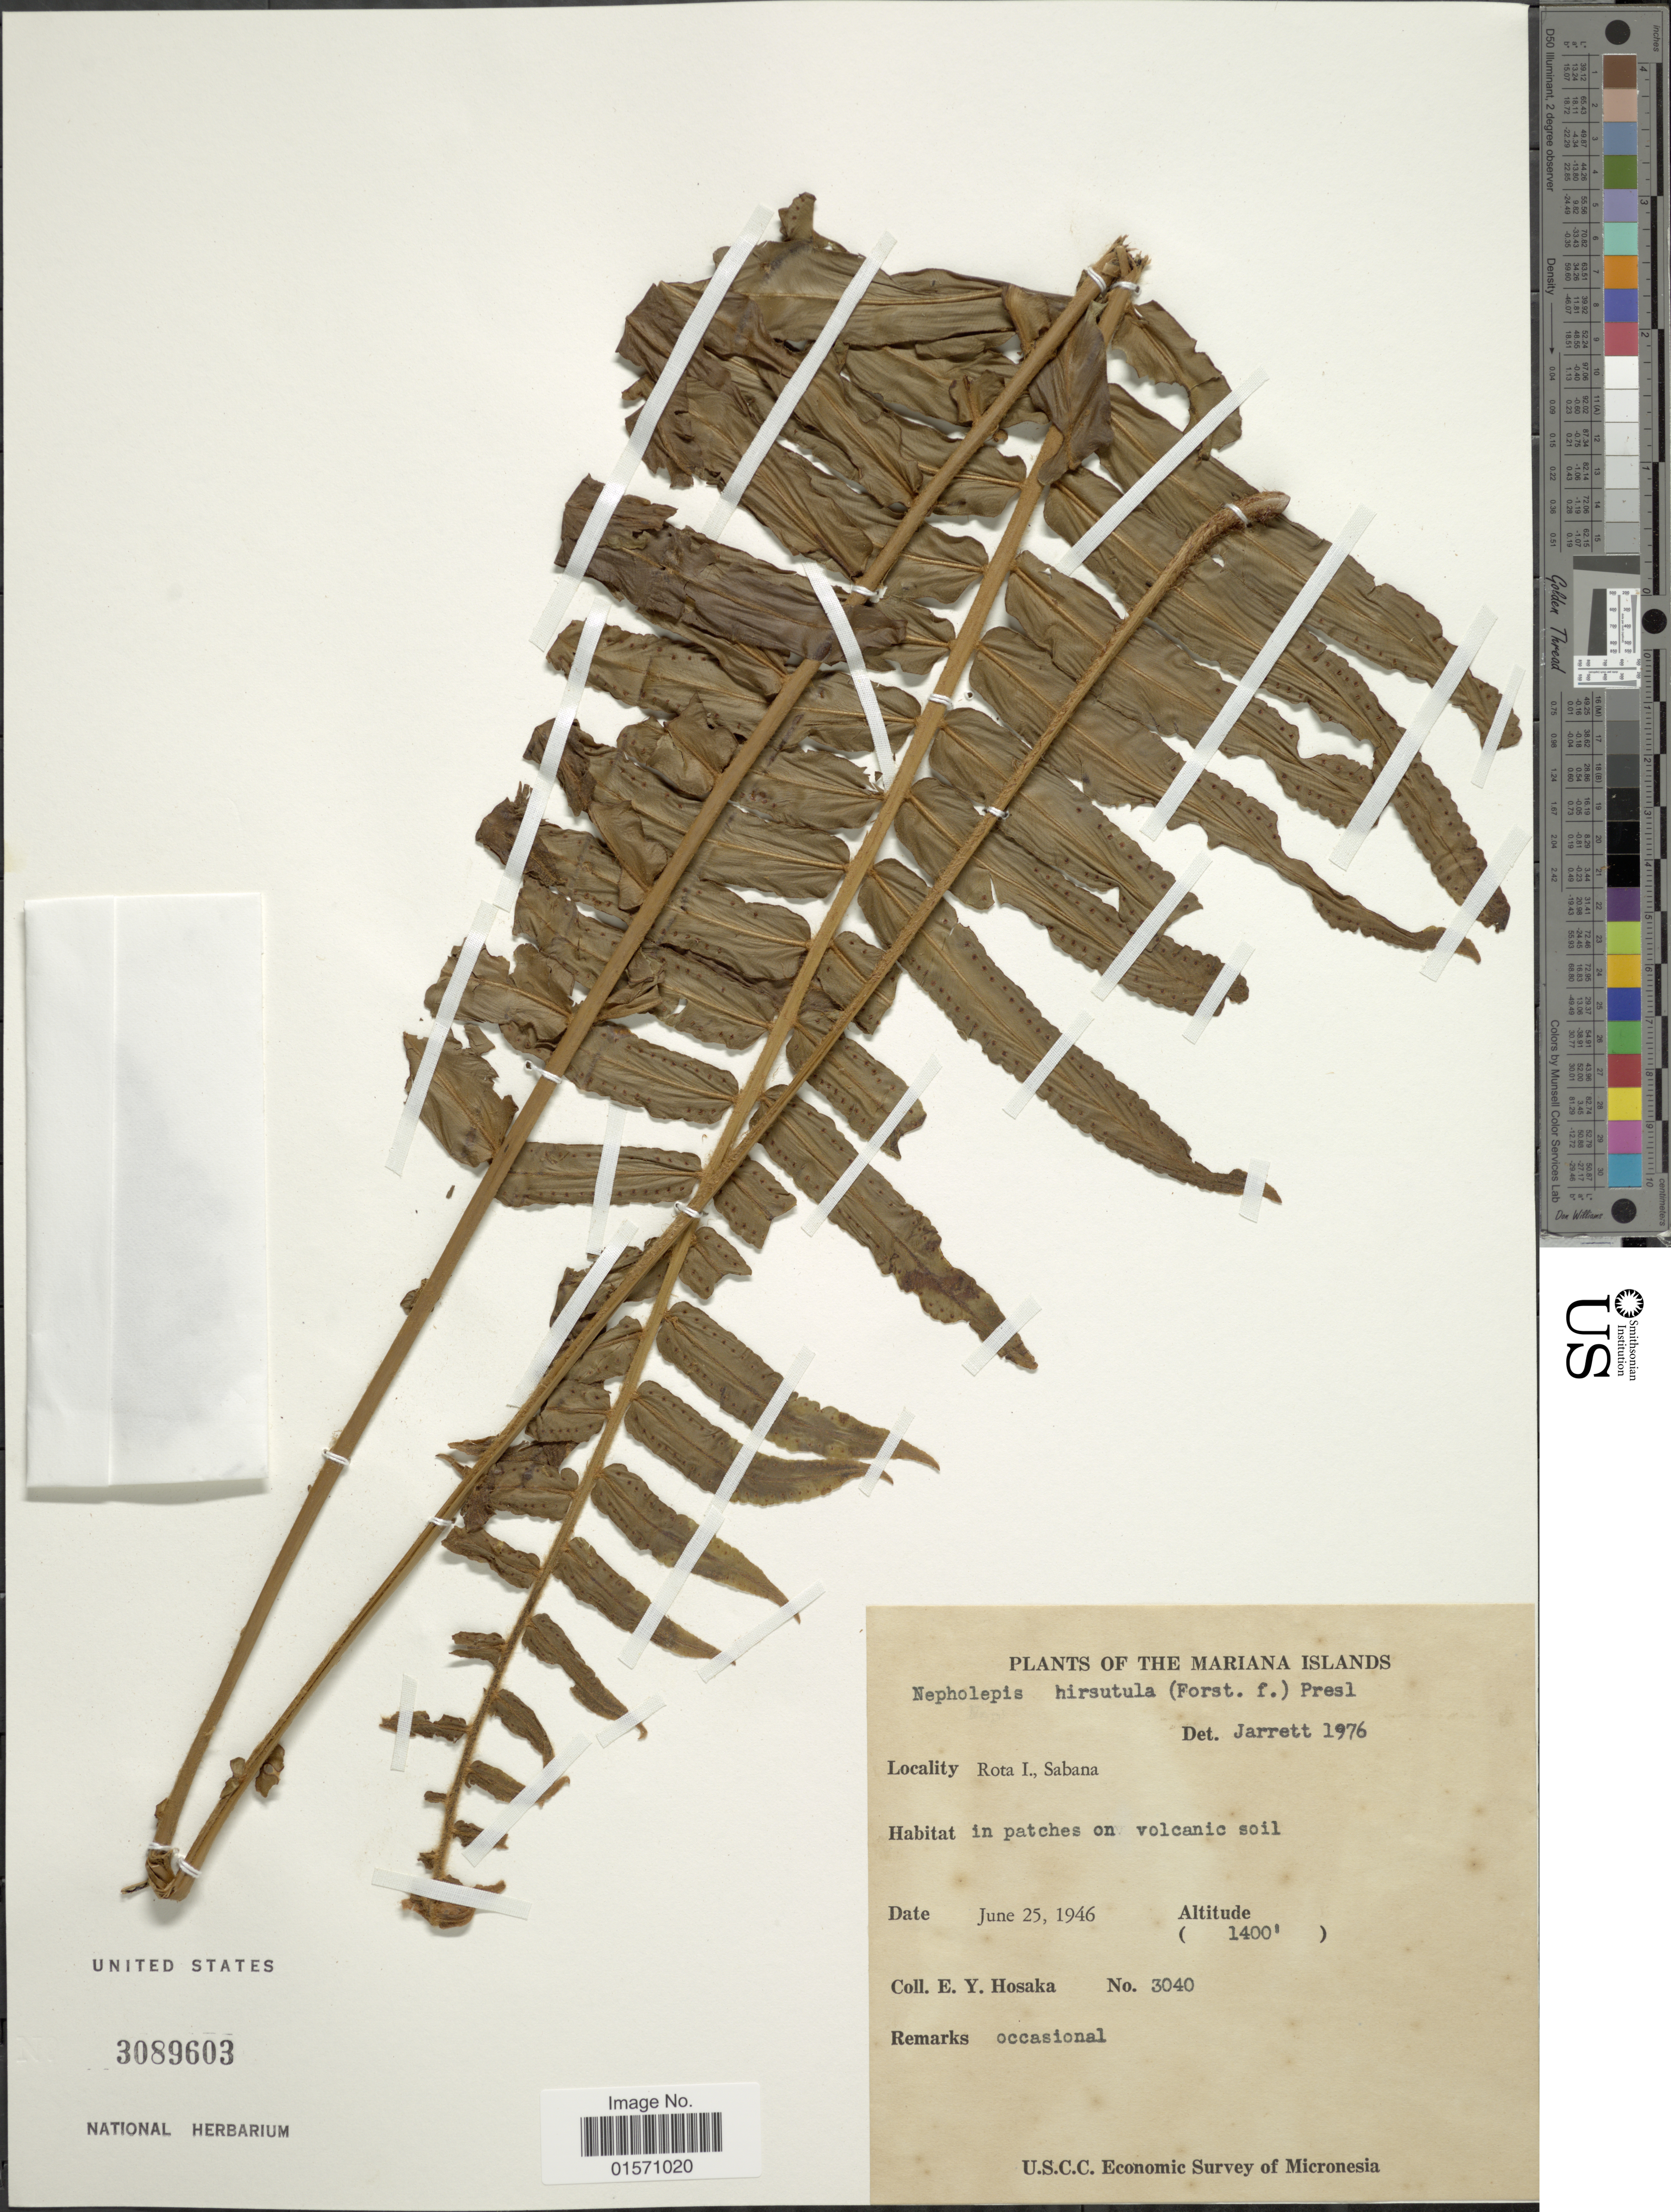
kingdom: Plantae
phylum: Tracheophyta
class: Polypodiopsida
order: Polypodiales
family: Nephrolepidaceae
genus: Nephrolepis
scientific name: Nephrolepis hirsutula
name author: (G. Forst.) C. Presl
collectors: E. Y. Hosaka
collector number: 3040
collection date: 1946-06-25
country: Northern Mariana Islands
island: Rota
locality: Rota I., Sabana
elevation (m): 427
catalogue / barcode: US 3089603